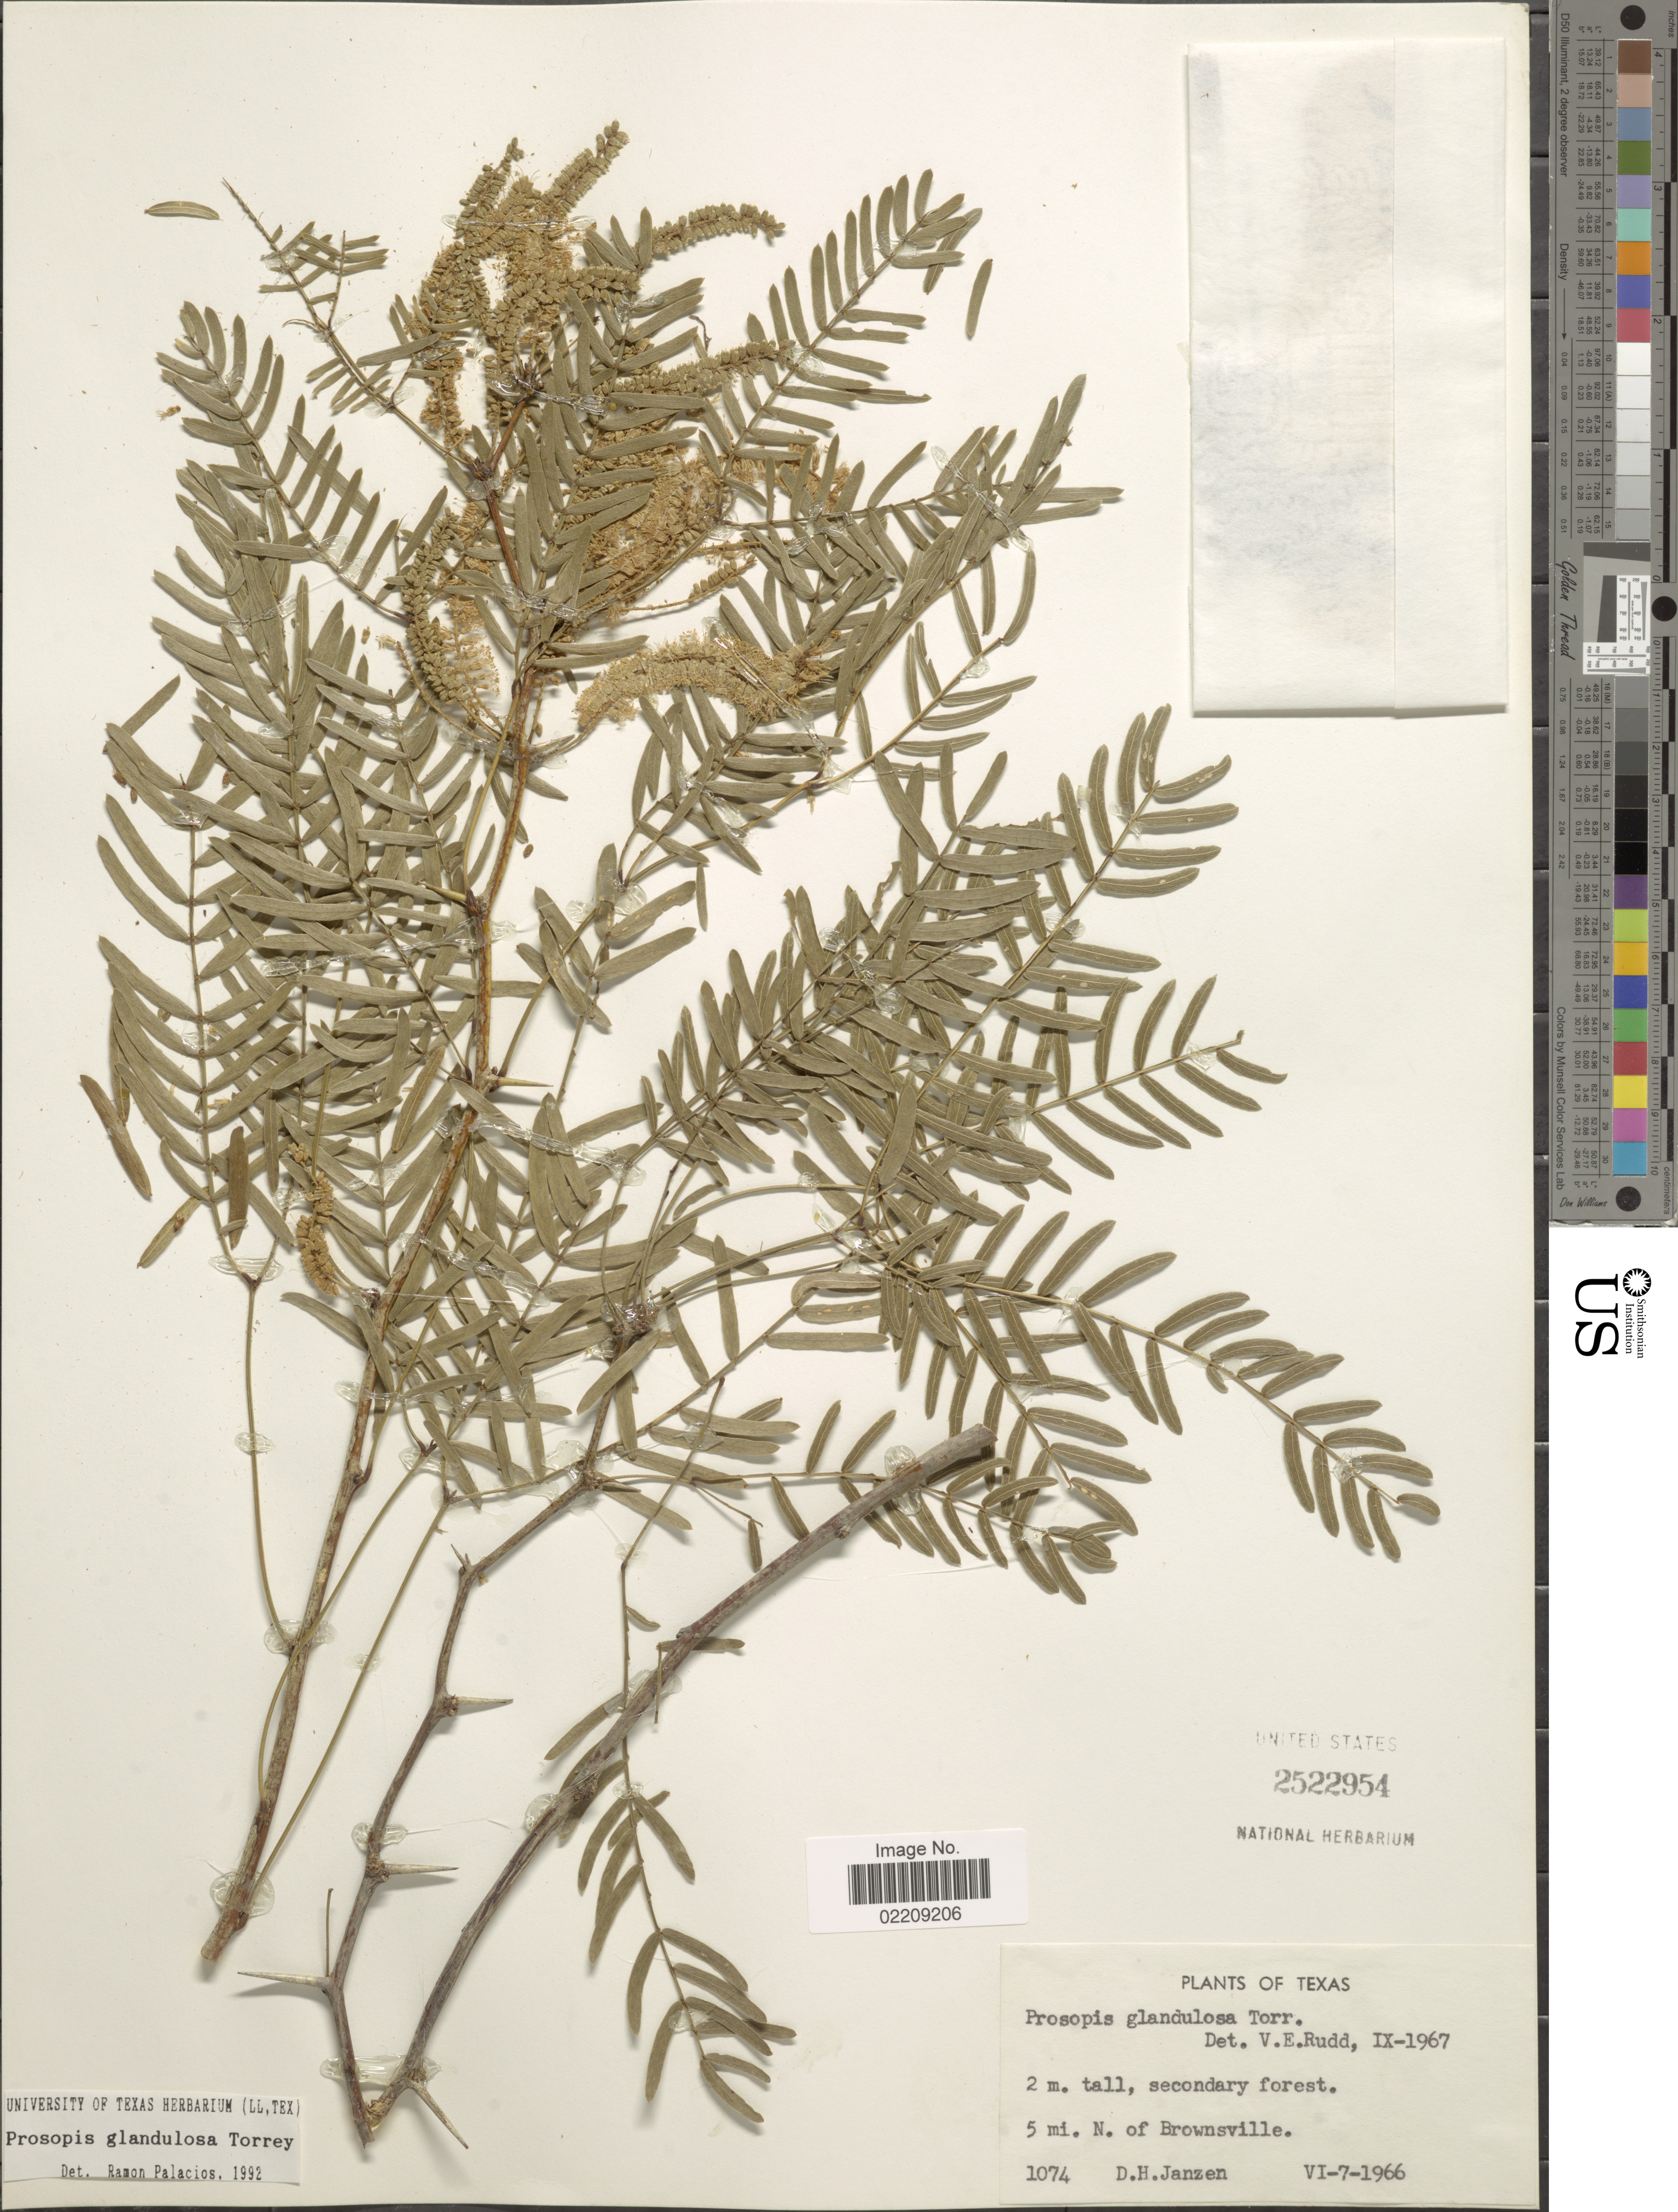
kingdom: Plantae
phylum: Tracheophyta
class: Magnoliopsida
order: Fabales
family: Fabaceae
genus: Neltuma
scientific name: Neltuma glandulosa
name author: (Torr.) Britton & Rose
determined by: Strong, Mark T., (BOT), Smithsonian Institution - National Museum of Natural History (UNITED STATES)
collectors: D. Janzen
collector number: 1074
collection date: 1966-06-07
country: United States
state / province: Texas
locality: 5 mi N of Brownsville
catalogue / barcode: US 2522954